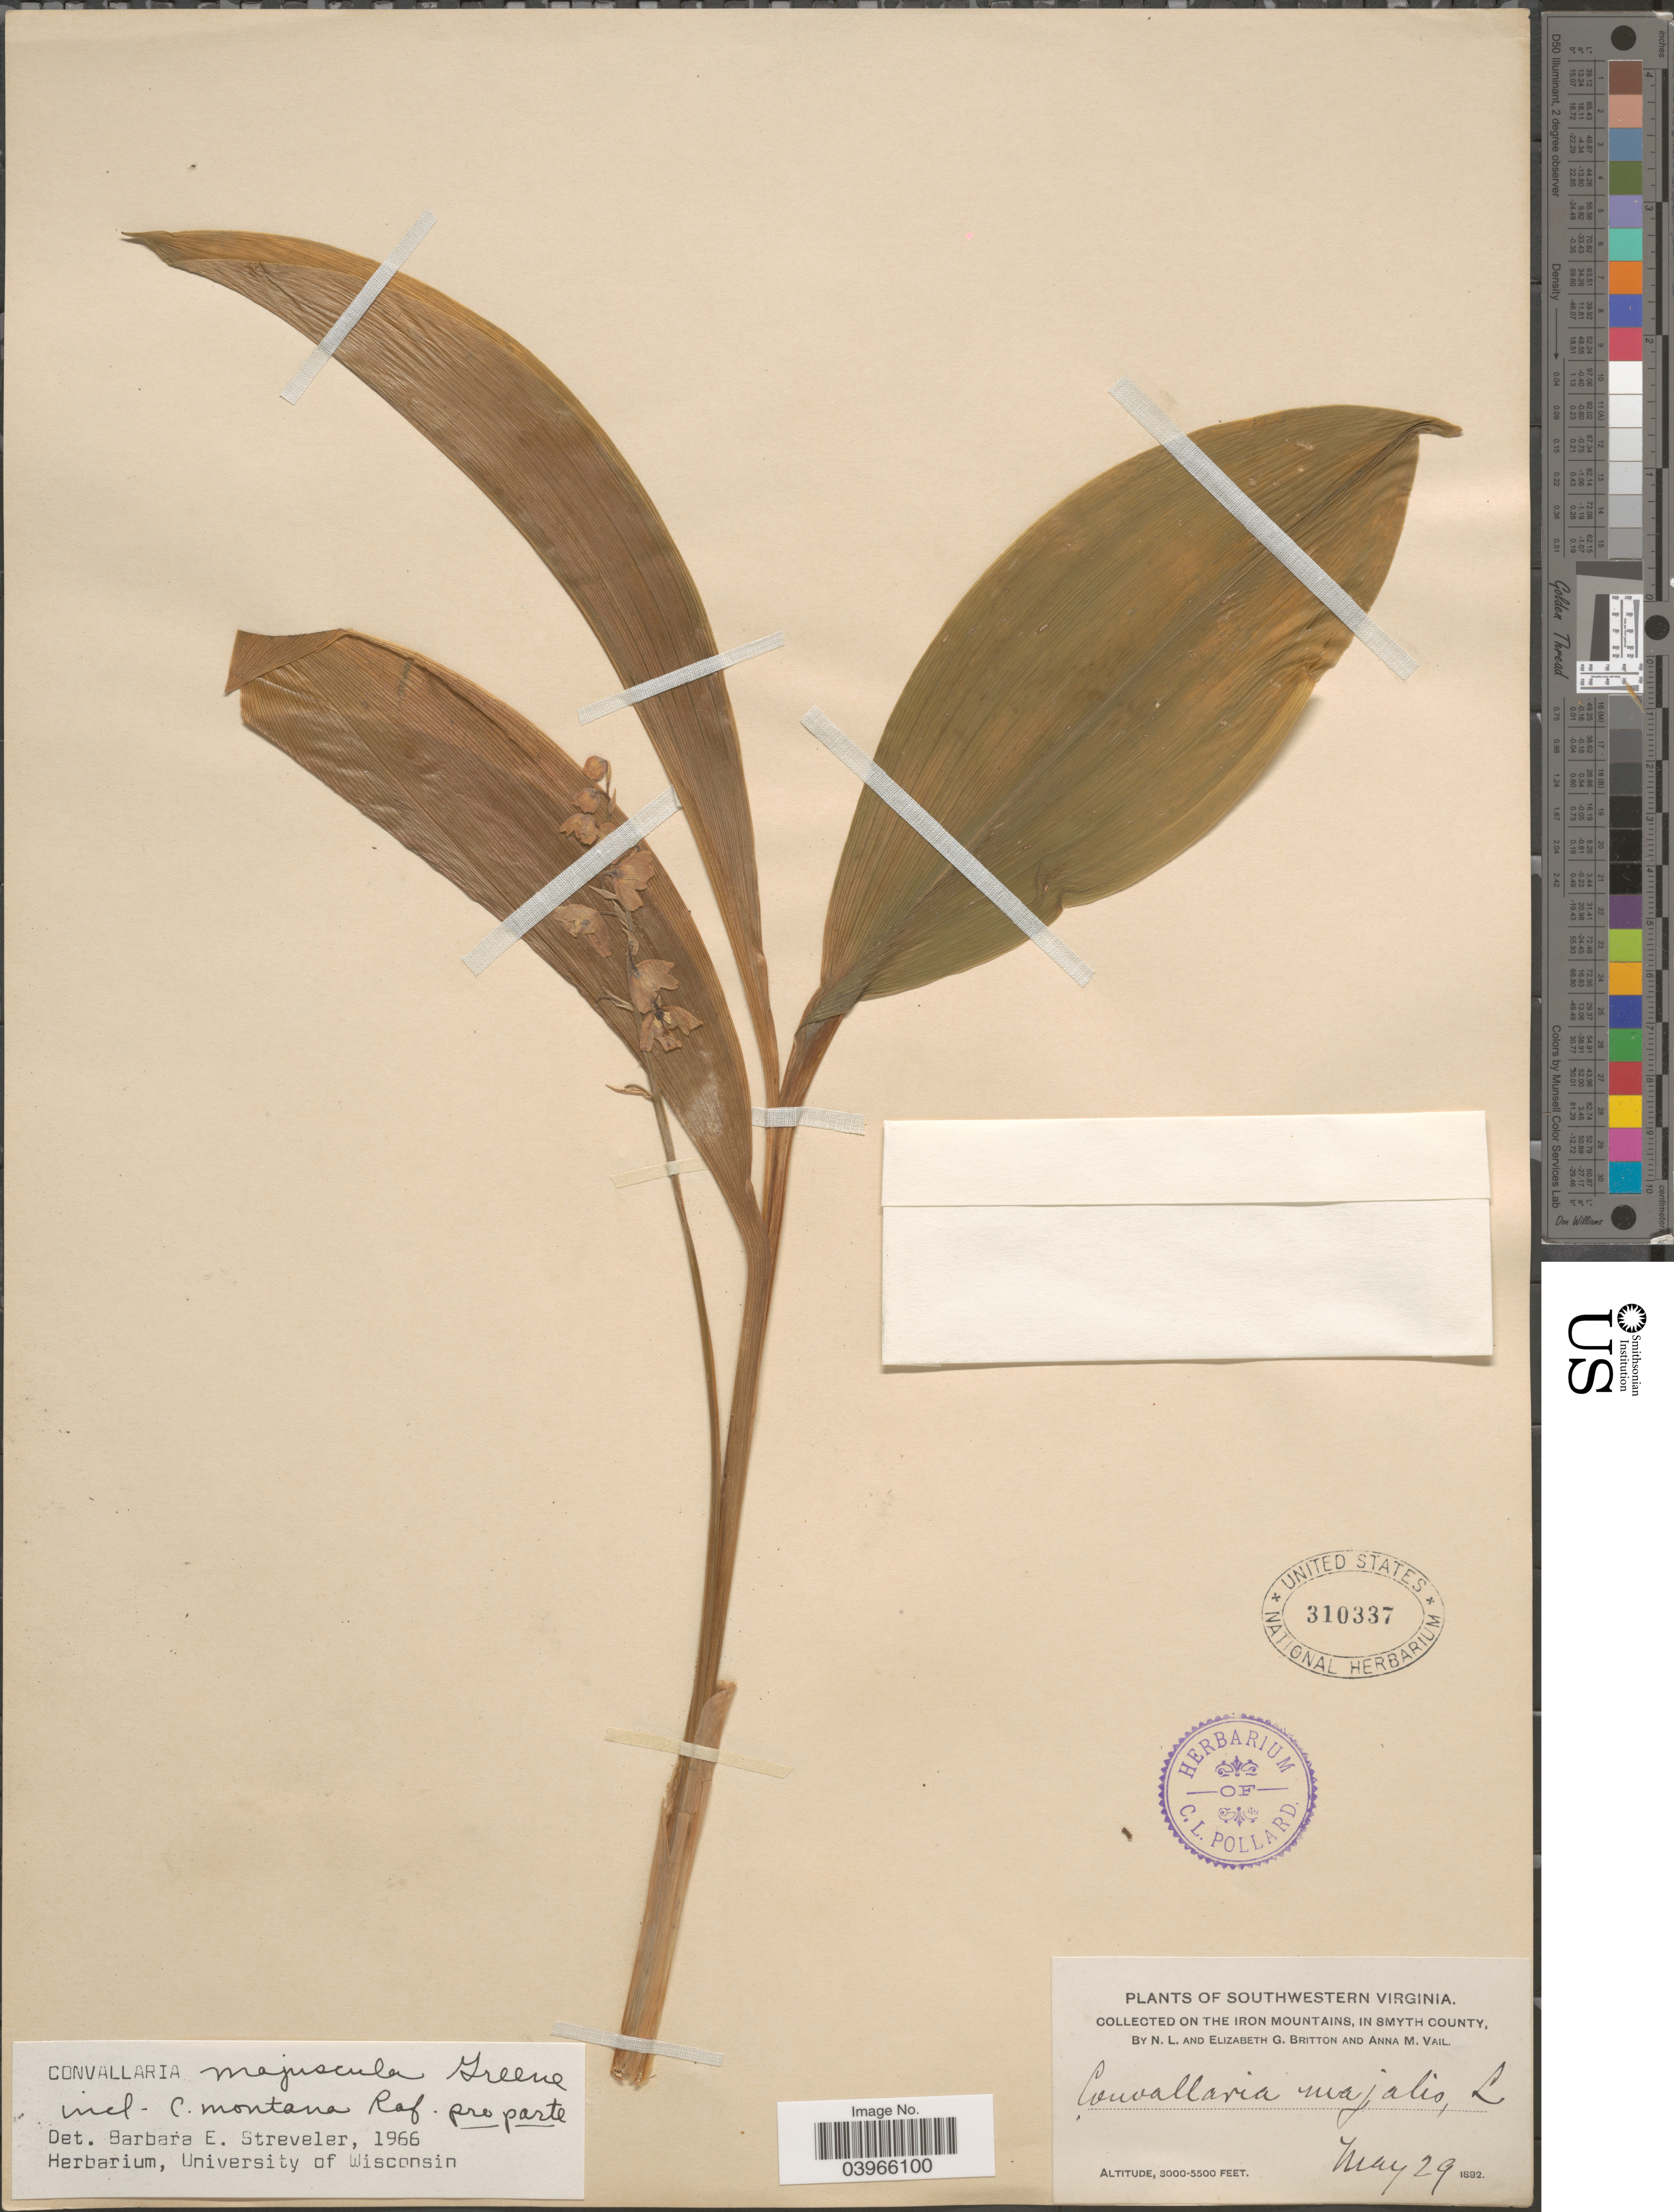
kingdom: Plantae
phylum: Tracheophyta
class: Liliopsida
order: Asparagales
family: Asparagaceae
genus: Convallaria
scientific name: Convallaria majuscula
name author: Greene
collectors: Mrs. N. L. Britton, E. G. Britton & A. Vail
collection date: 1892-05-29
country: United States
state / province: Virginia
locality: Southwestern Virginia. On the Iron Mountains, in Smyth County.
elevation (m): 914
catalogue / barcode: US 310337